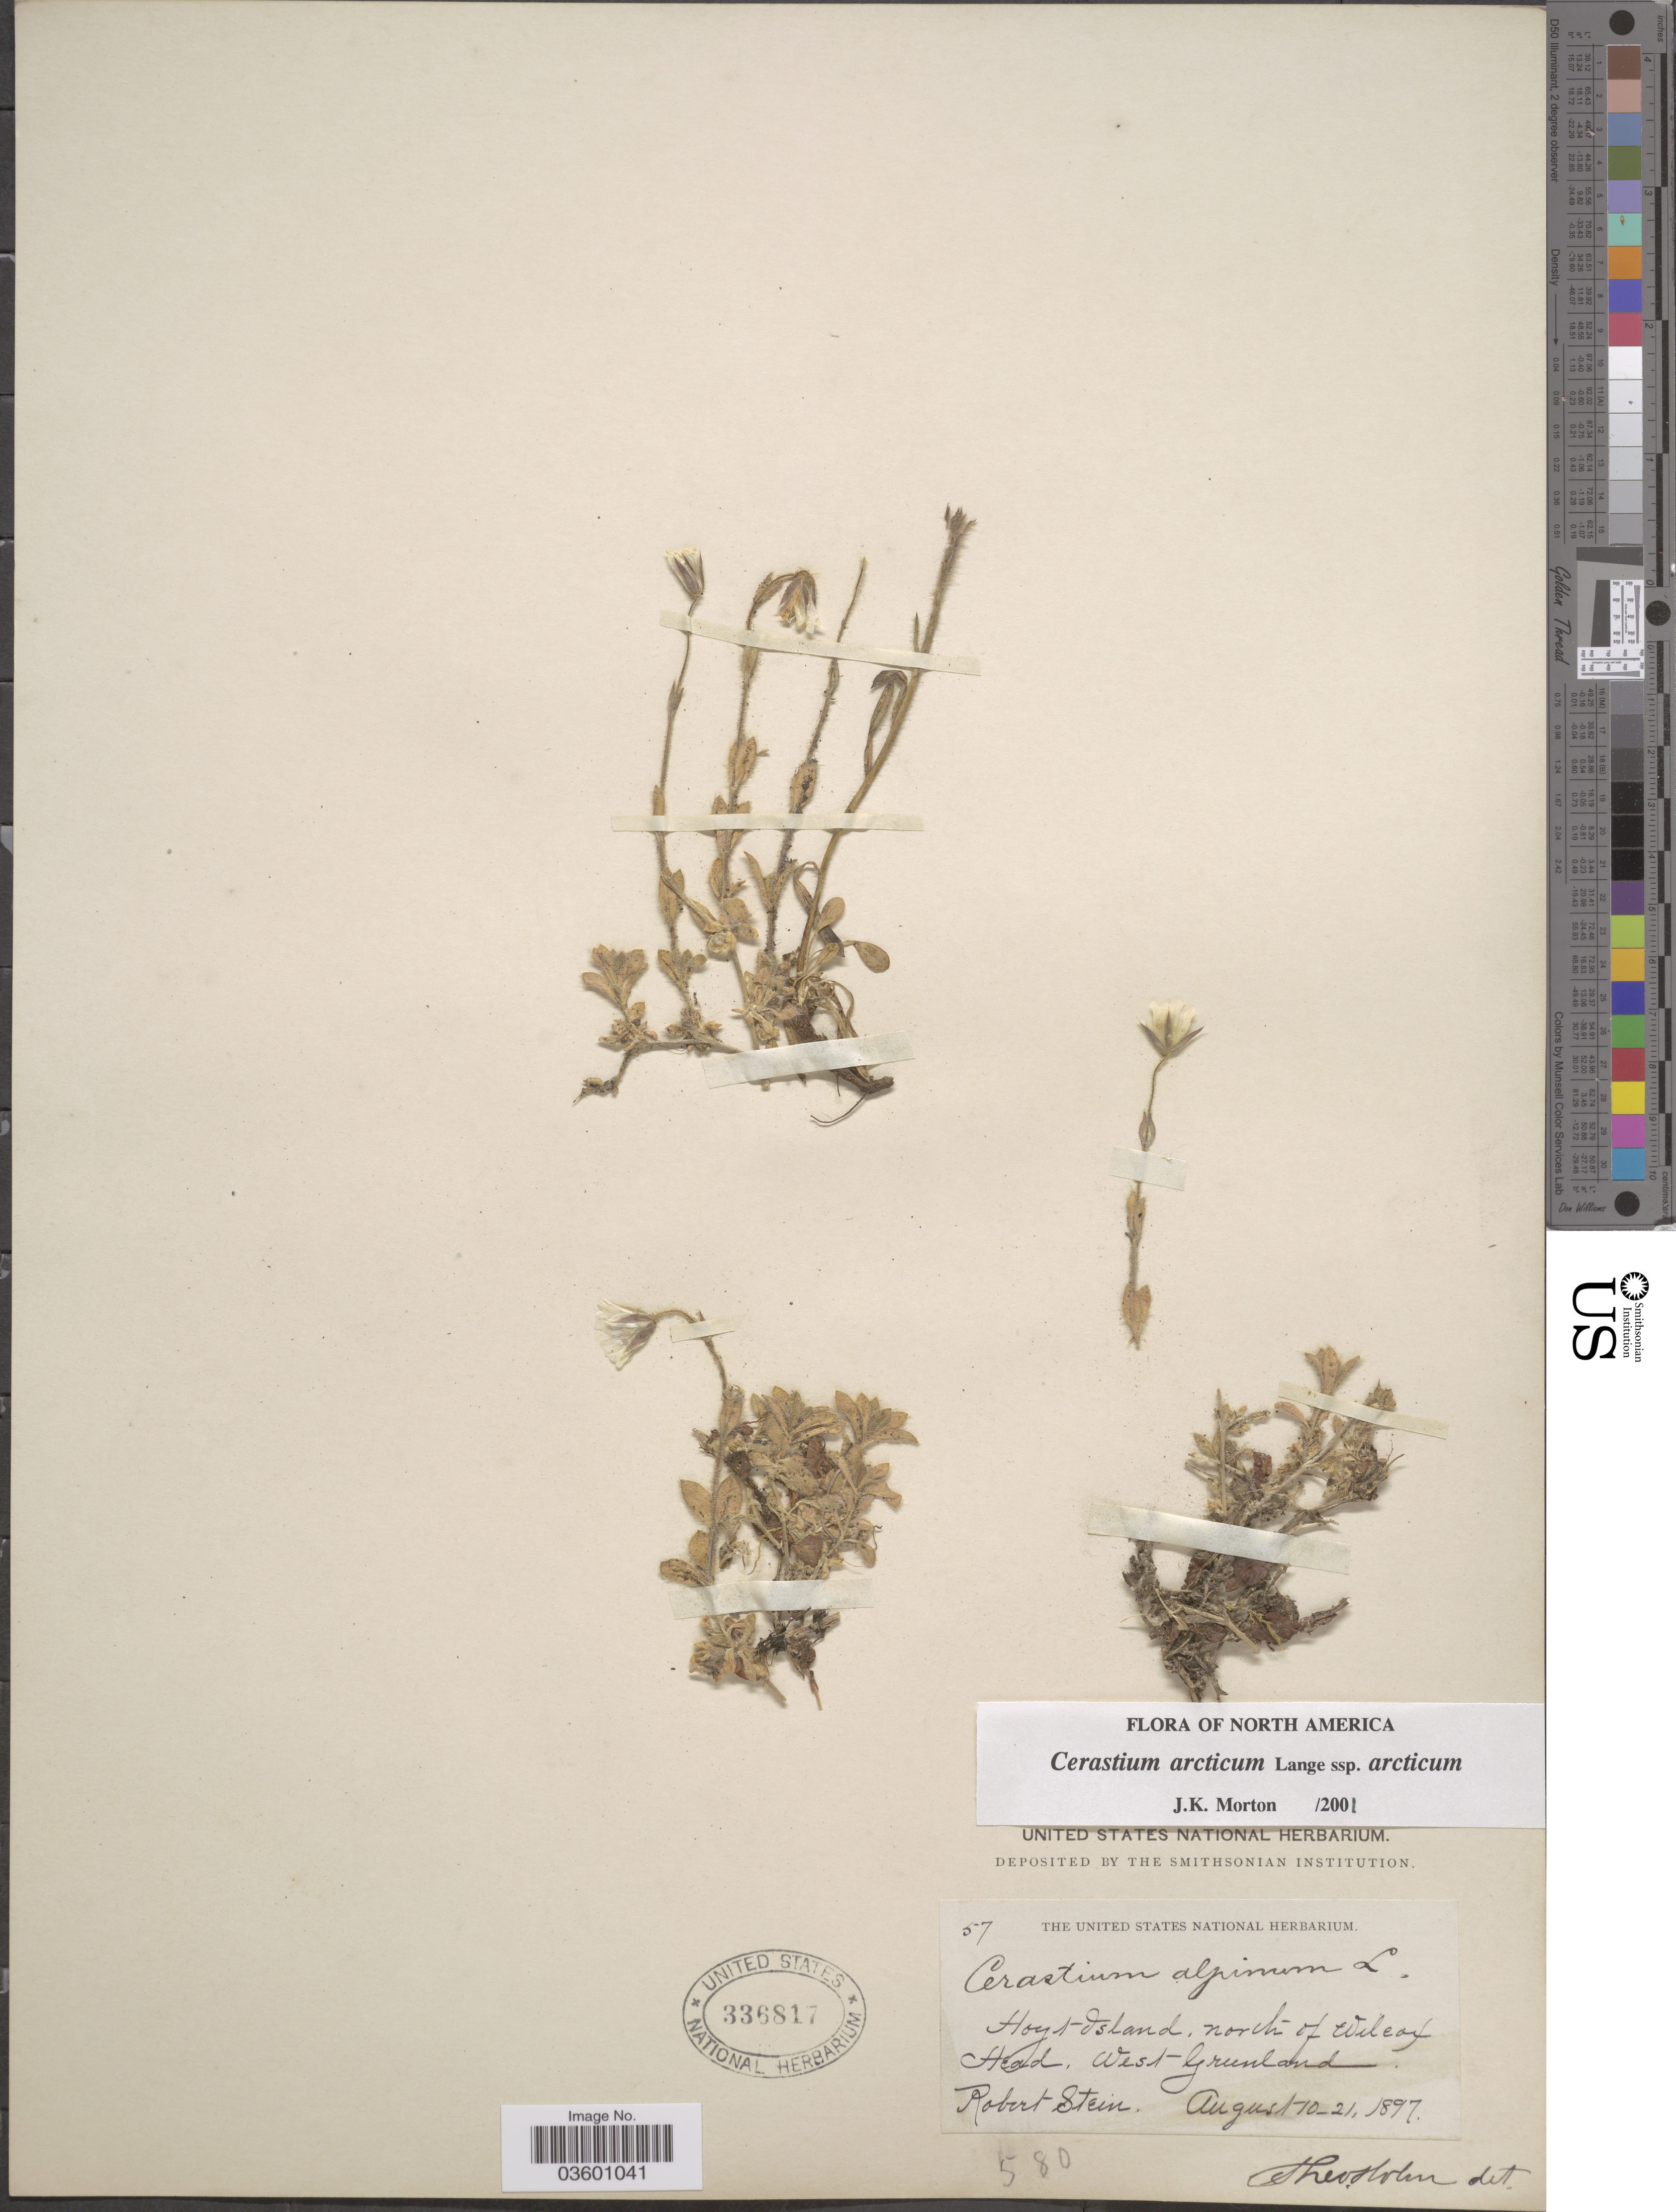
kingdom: Plantae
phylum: Tracheophyta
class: Magnoliopsida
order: Caryophyllales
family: Caryophyllaceae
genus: Cerastium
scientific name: Cerastium arcticum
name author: Lange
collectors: R. Stein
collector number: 57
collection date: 1897-08-10/1897-08-21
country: Greenland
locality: Hoyt Island, north of Wilcox Head, West Greenland.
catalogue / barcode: US 336817